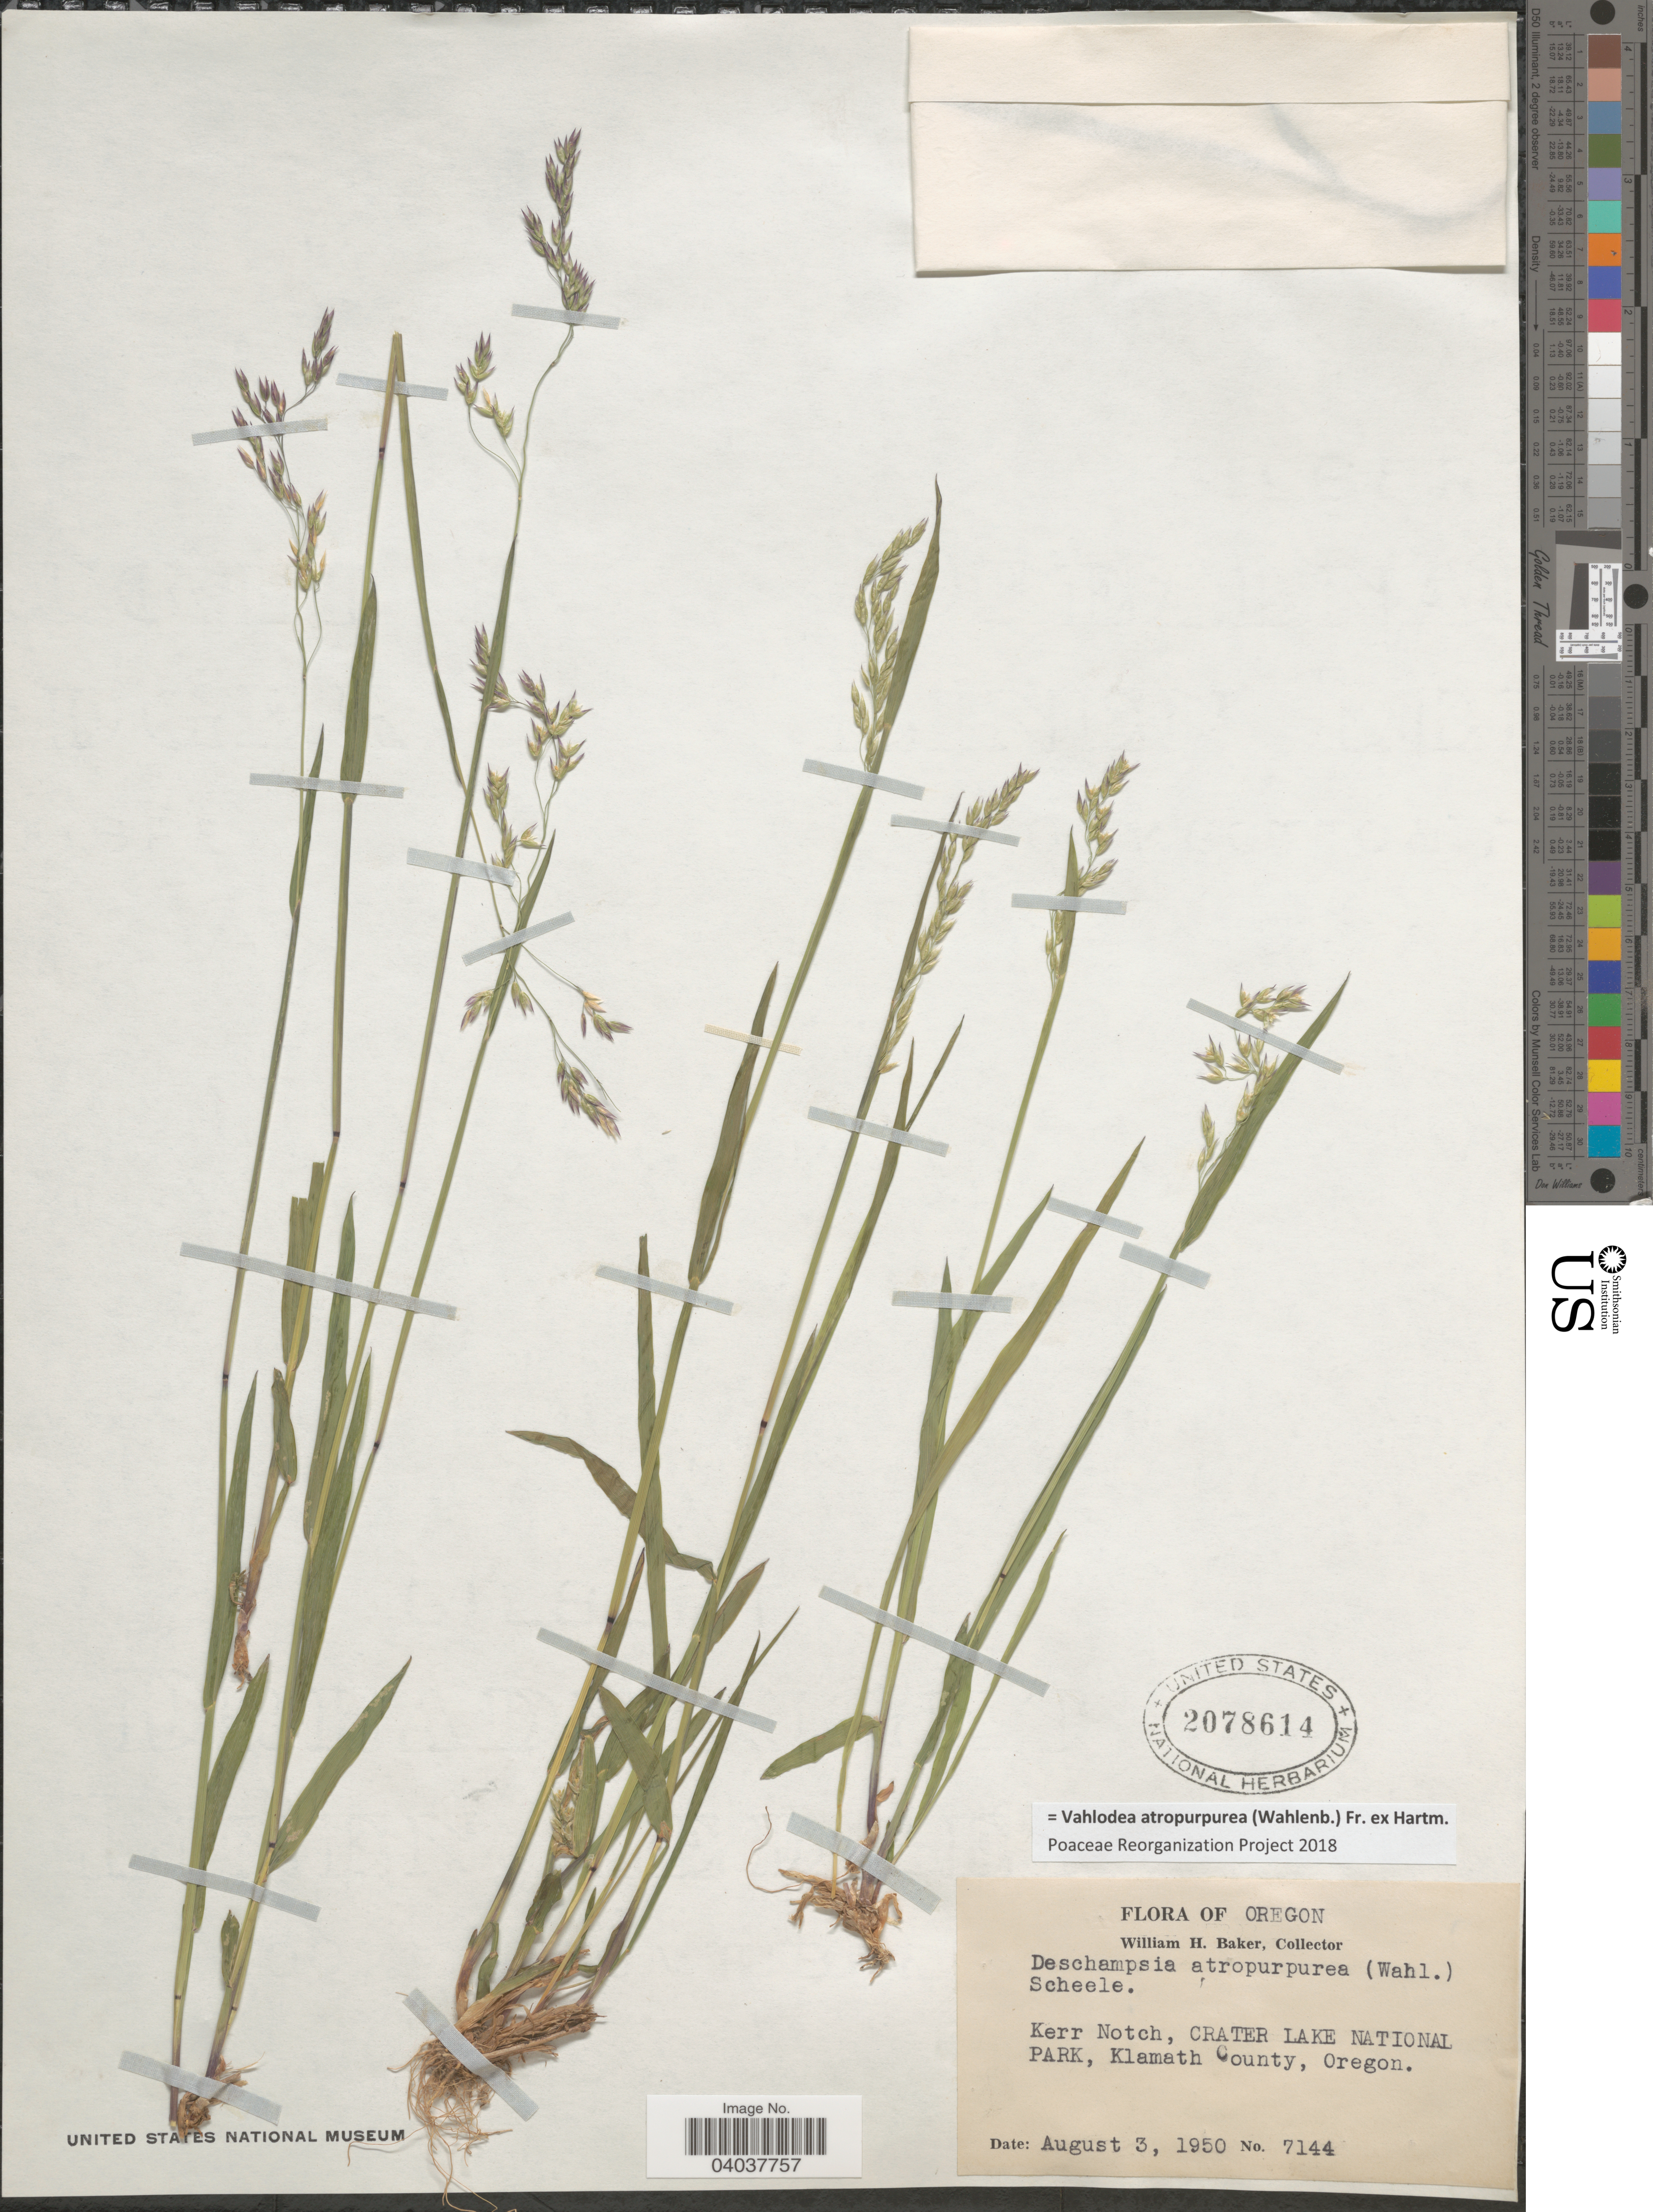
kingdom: Plantae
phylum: Tracheophyta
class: Liliopsida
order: Poales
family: Poaceae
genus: Vahlodea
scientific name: Vahlodea atropurpurea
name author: (Wahlenb.) Fr. ex Hartm.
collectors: W. H. Baker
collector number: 7144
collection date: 1950-08-03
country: United States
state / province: Oregon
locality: Kerr Notch, Crater Lake National Park, Klamath County.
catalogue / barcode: US 2078614